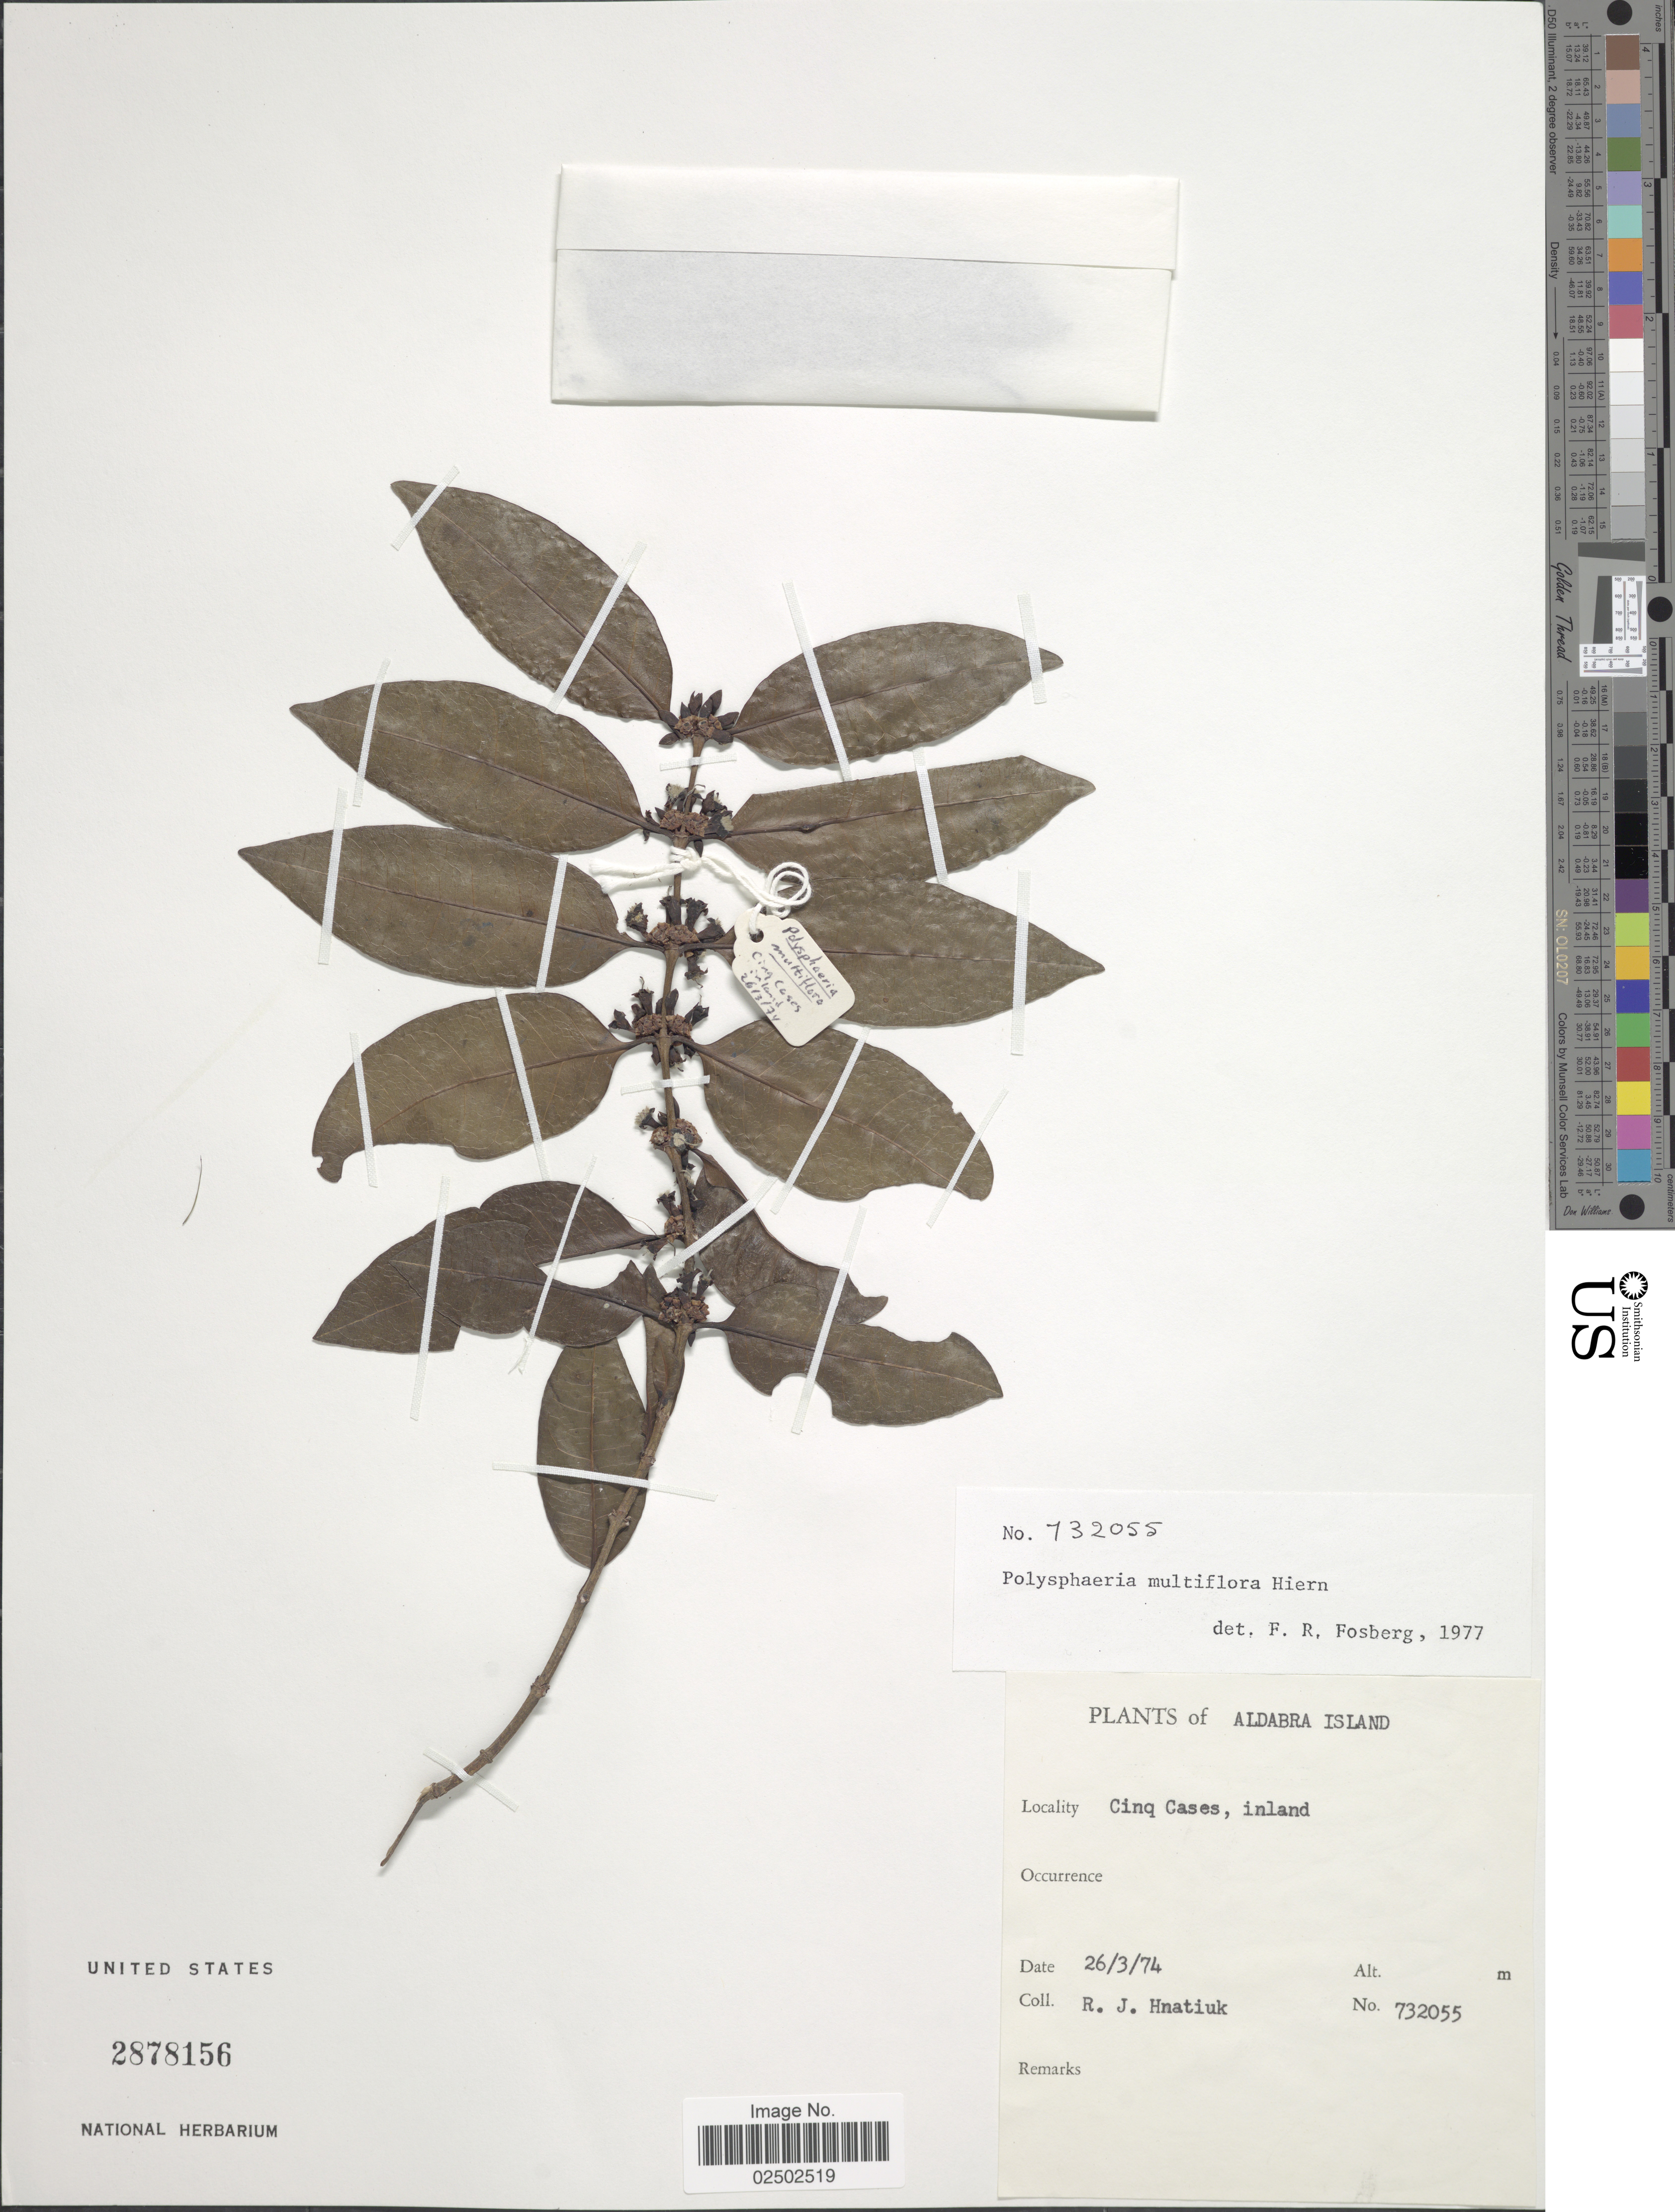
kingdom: Plantae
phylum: Tracheophyta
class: Magnoliopsida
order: Gentianales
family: Rubiaceae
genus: Polysphaeria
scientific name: Polysphaeria multiflora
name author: Hiern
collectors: R. Hnatiuk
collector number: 732055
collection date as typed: Transcribed d/m/y: 26/3/74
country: Seychelles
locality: Aldabra Island, Cinq Cases, Inland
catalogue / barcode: US 2878156